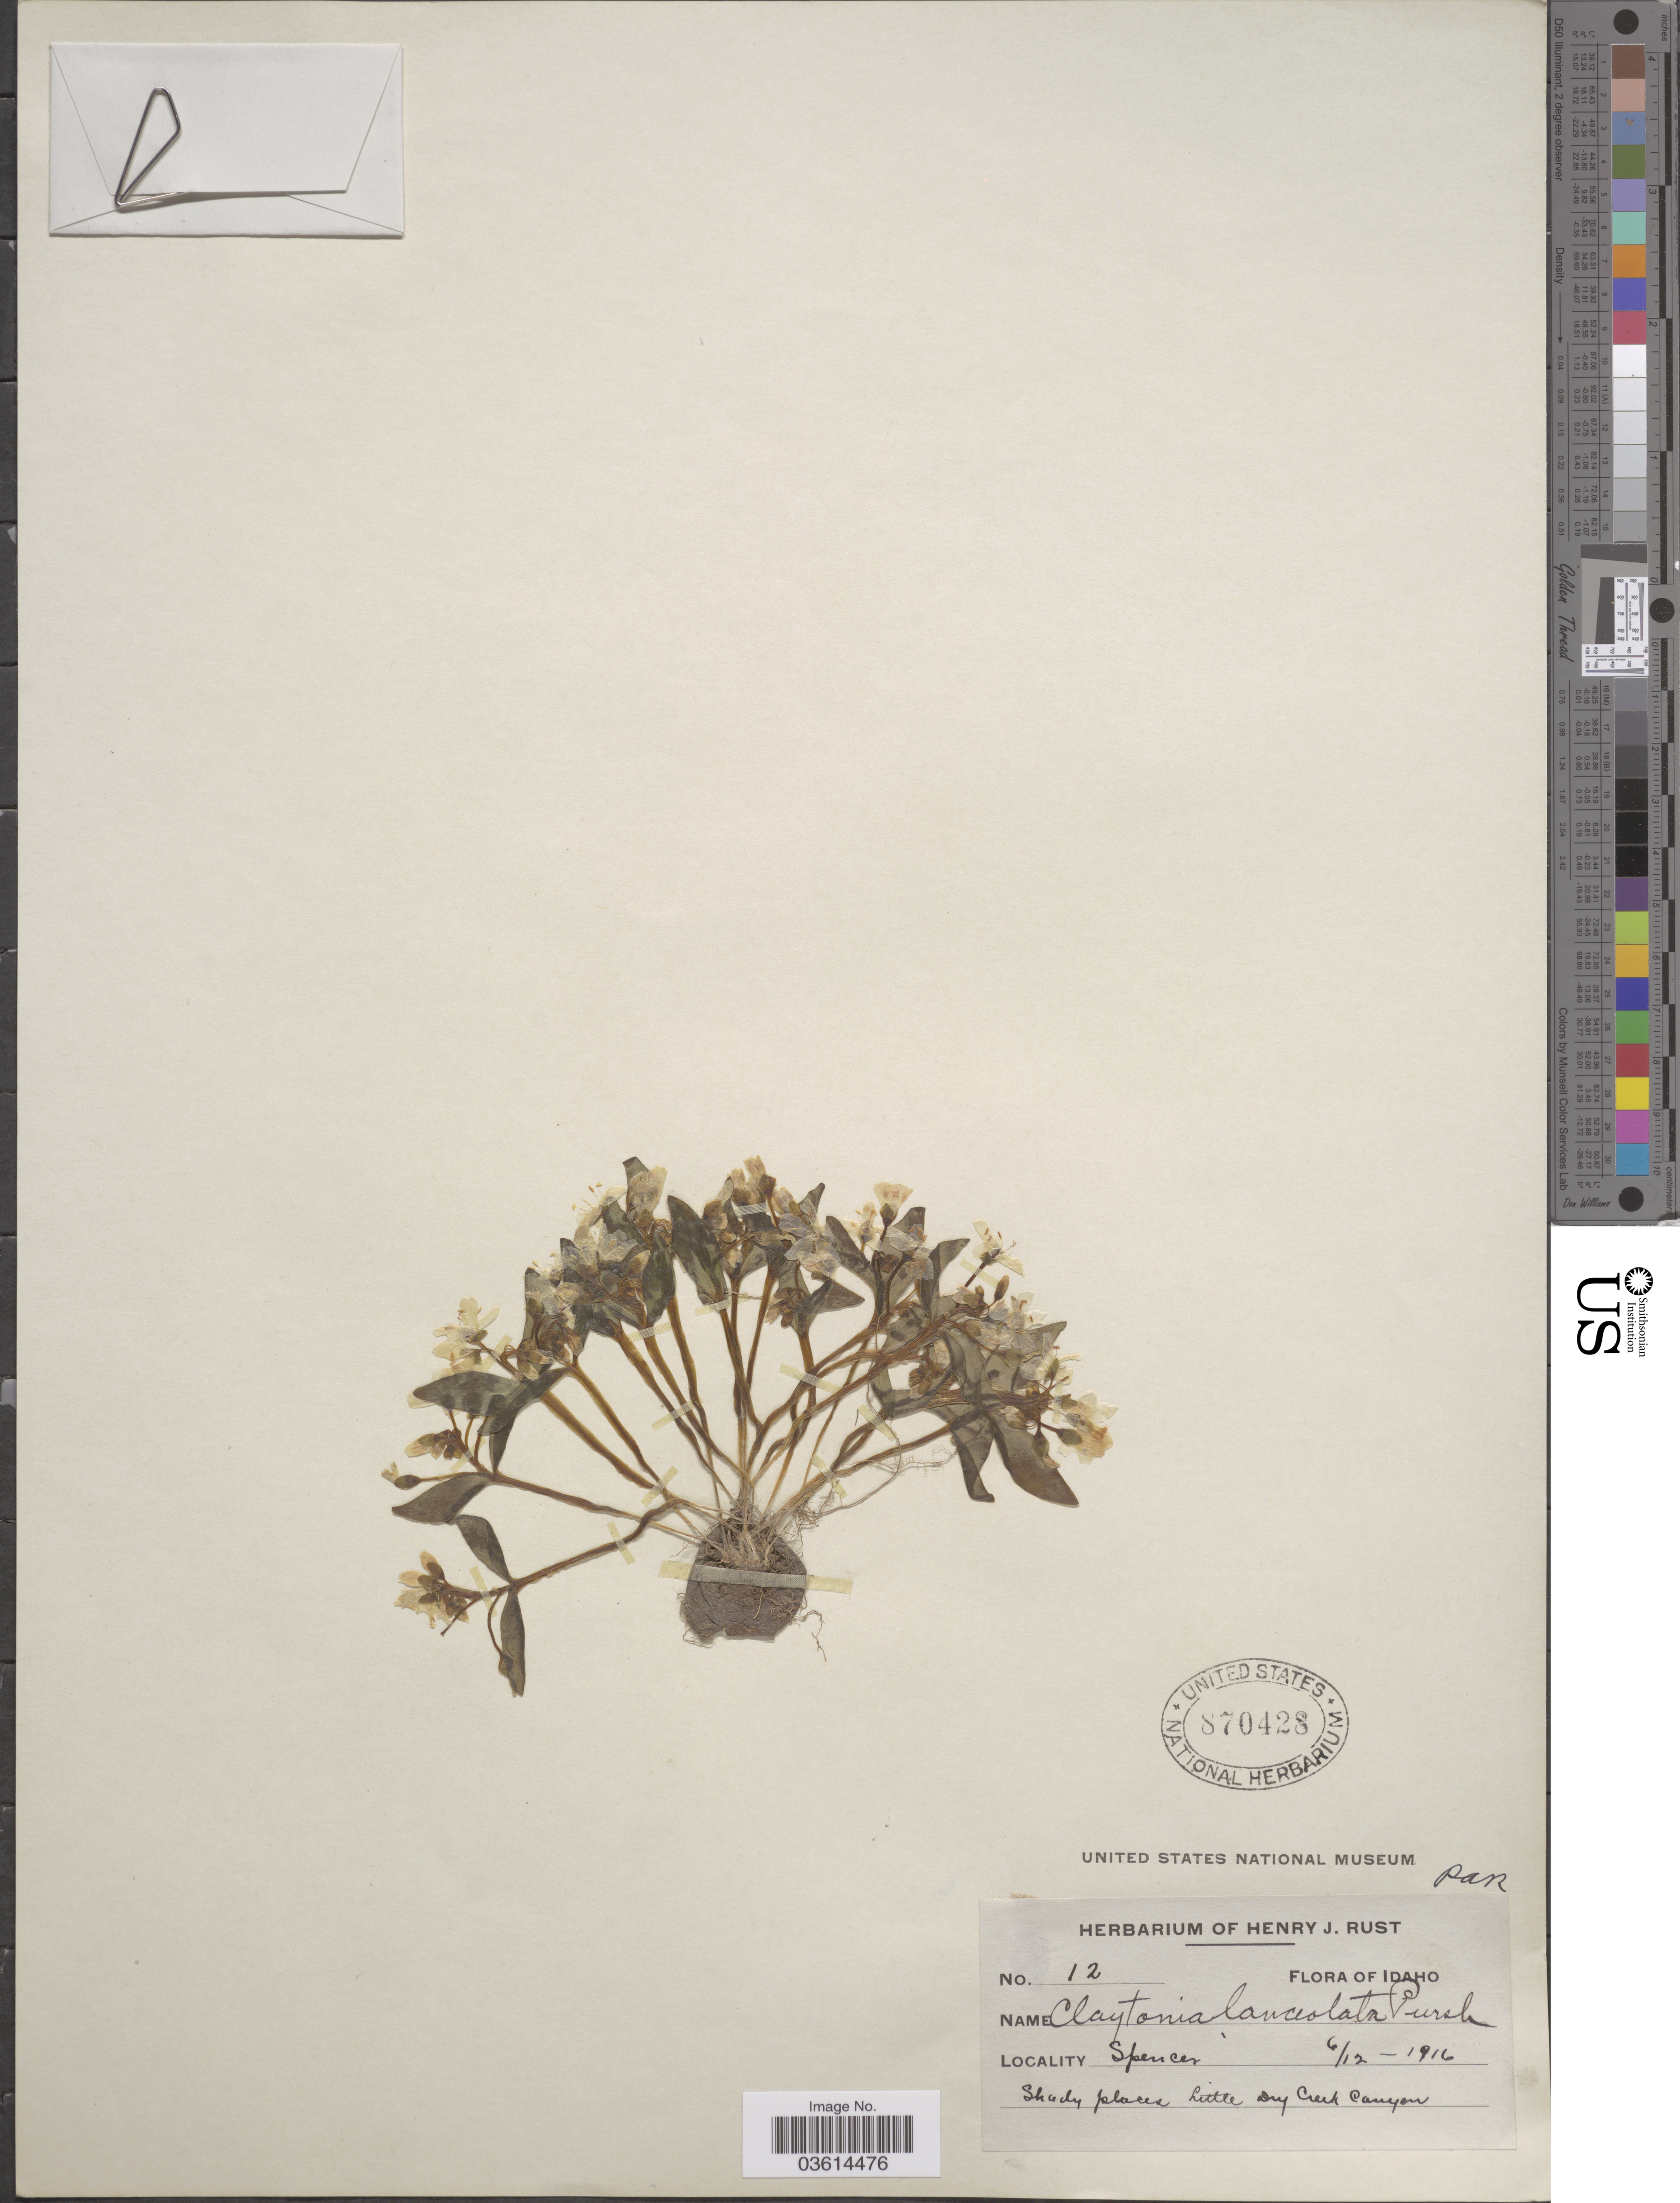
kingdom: Plantae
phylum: Tracheophyta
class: Magnoliopsida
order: Caryophyllales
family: Montiaceae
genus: Claytonia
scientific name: Claytonia lanceolata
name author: Pursh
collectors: ex herb. Henry J. Rust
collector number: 12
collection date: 1916-06-12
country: United States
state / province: Idaho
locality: Spencer. Little Dry Creek Canyon.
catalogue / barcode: US 870428